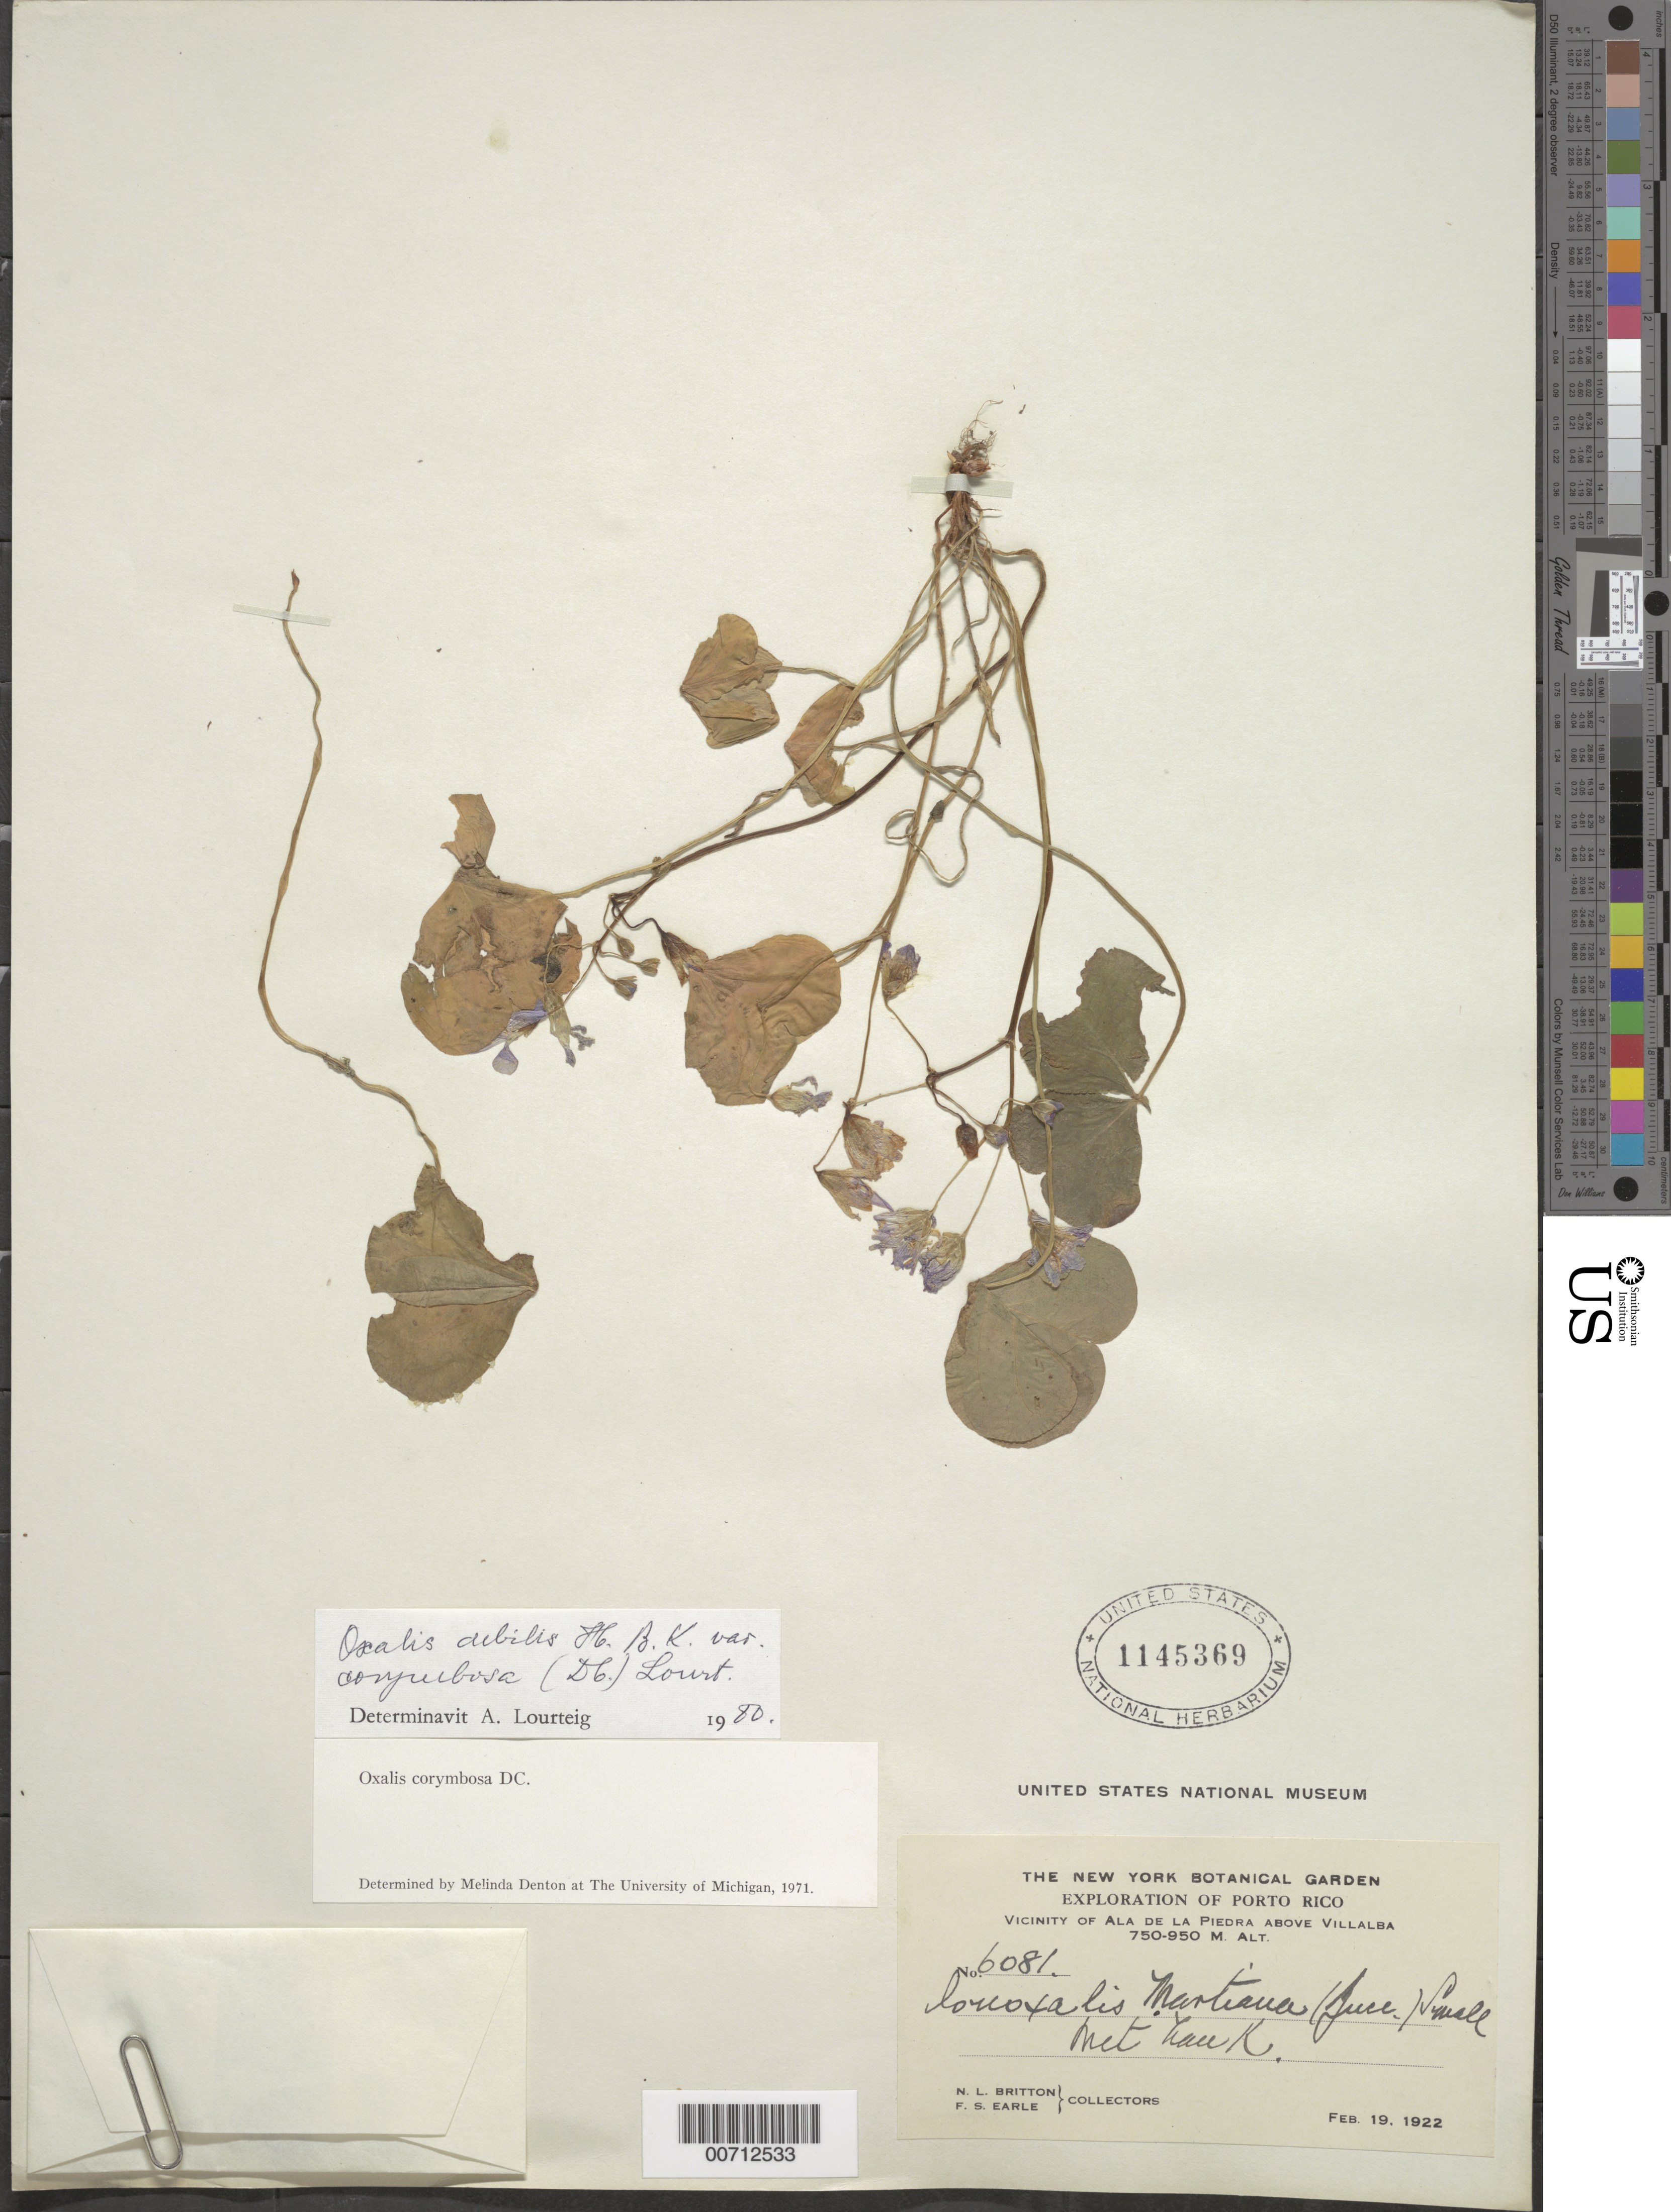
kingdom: Plantae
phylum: Tracheophyta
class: Magnoliopsida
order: Oxalidales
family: Oxalidaceae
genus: Oxalis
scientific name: Oxalis debilis var. corymbosa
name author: (DC.) Lourteig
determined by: Lourteig, A.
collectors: N. Britton & F. S. Earle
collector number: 6081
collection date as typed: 19 Feb 1922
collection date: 1922-02-19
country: Puerto Rico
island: Greater Antilles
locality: Ala de la Piedra above Villalba, vic of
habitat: Wet bank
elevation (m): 750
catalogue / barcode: US 1145369